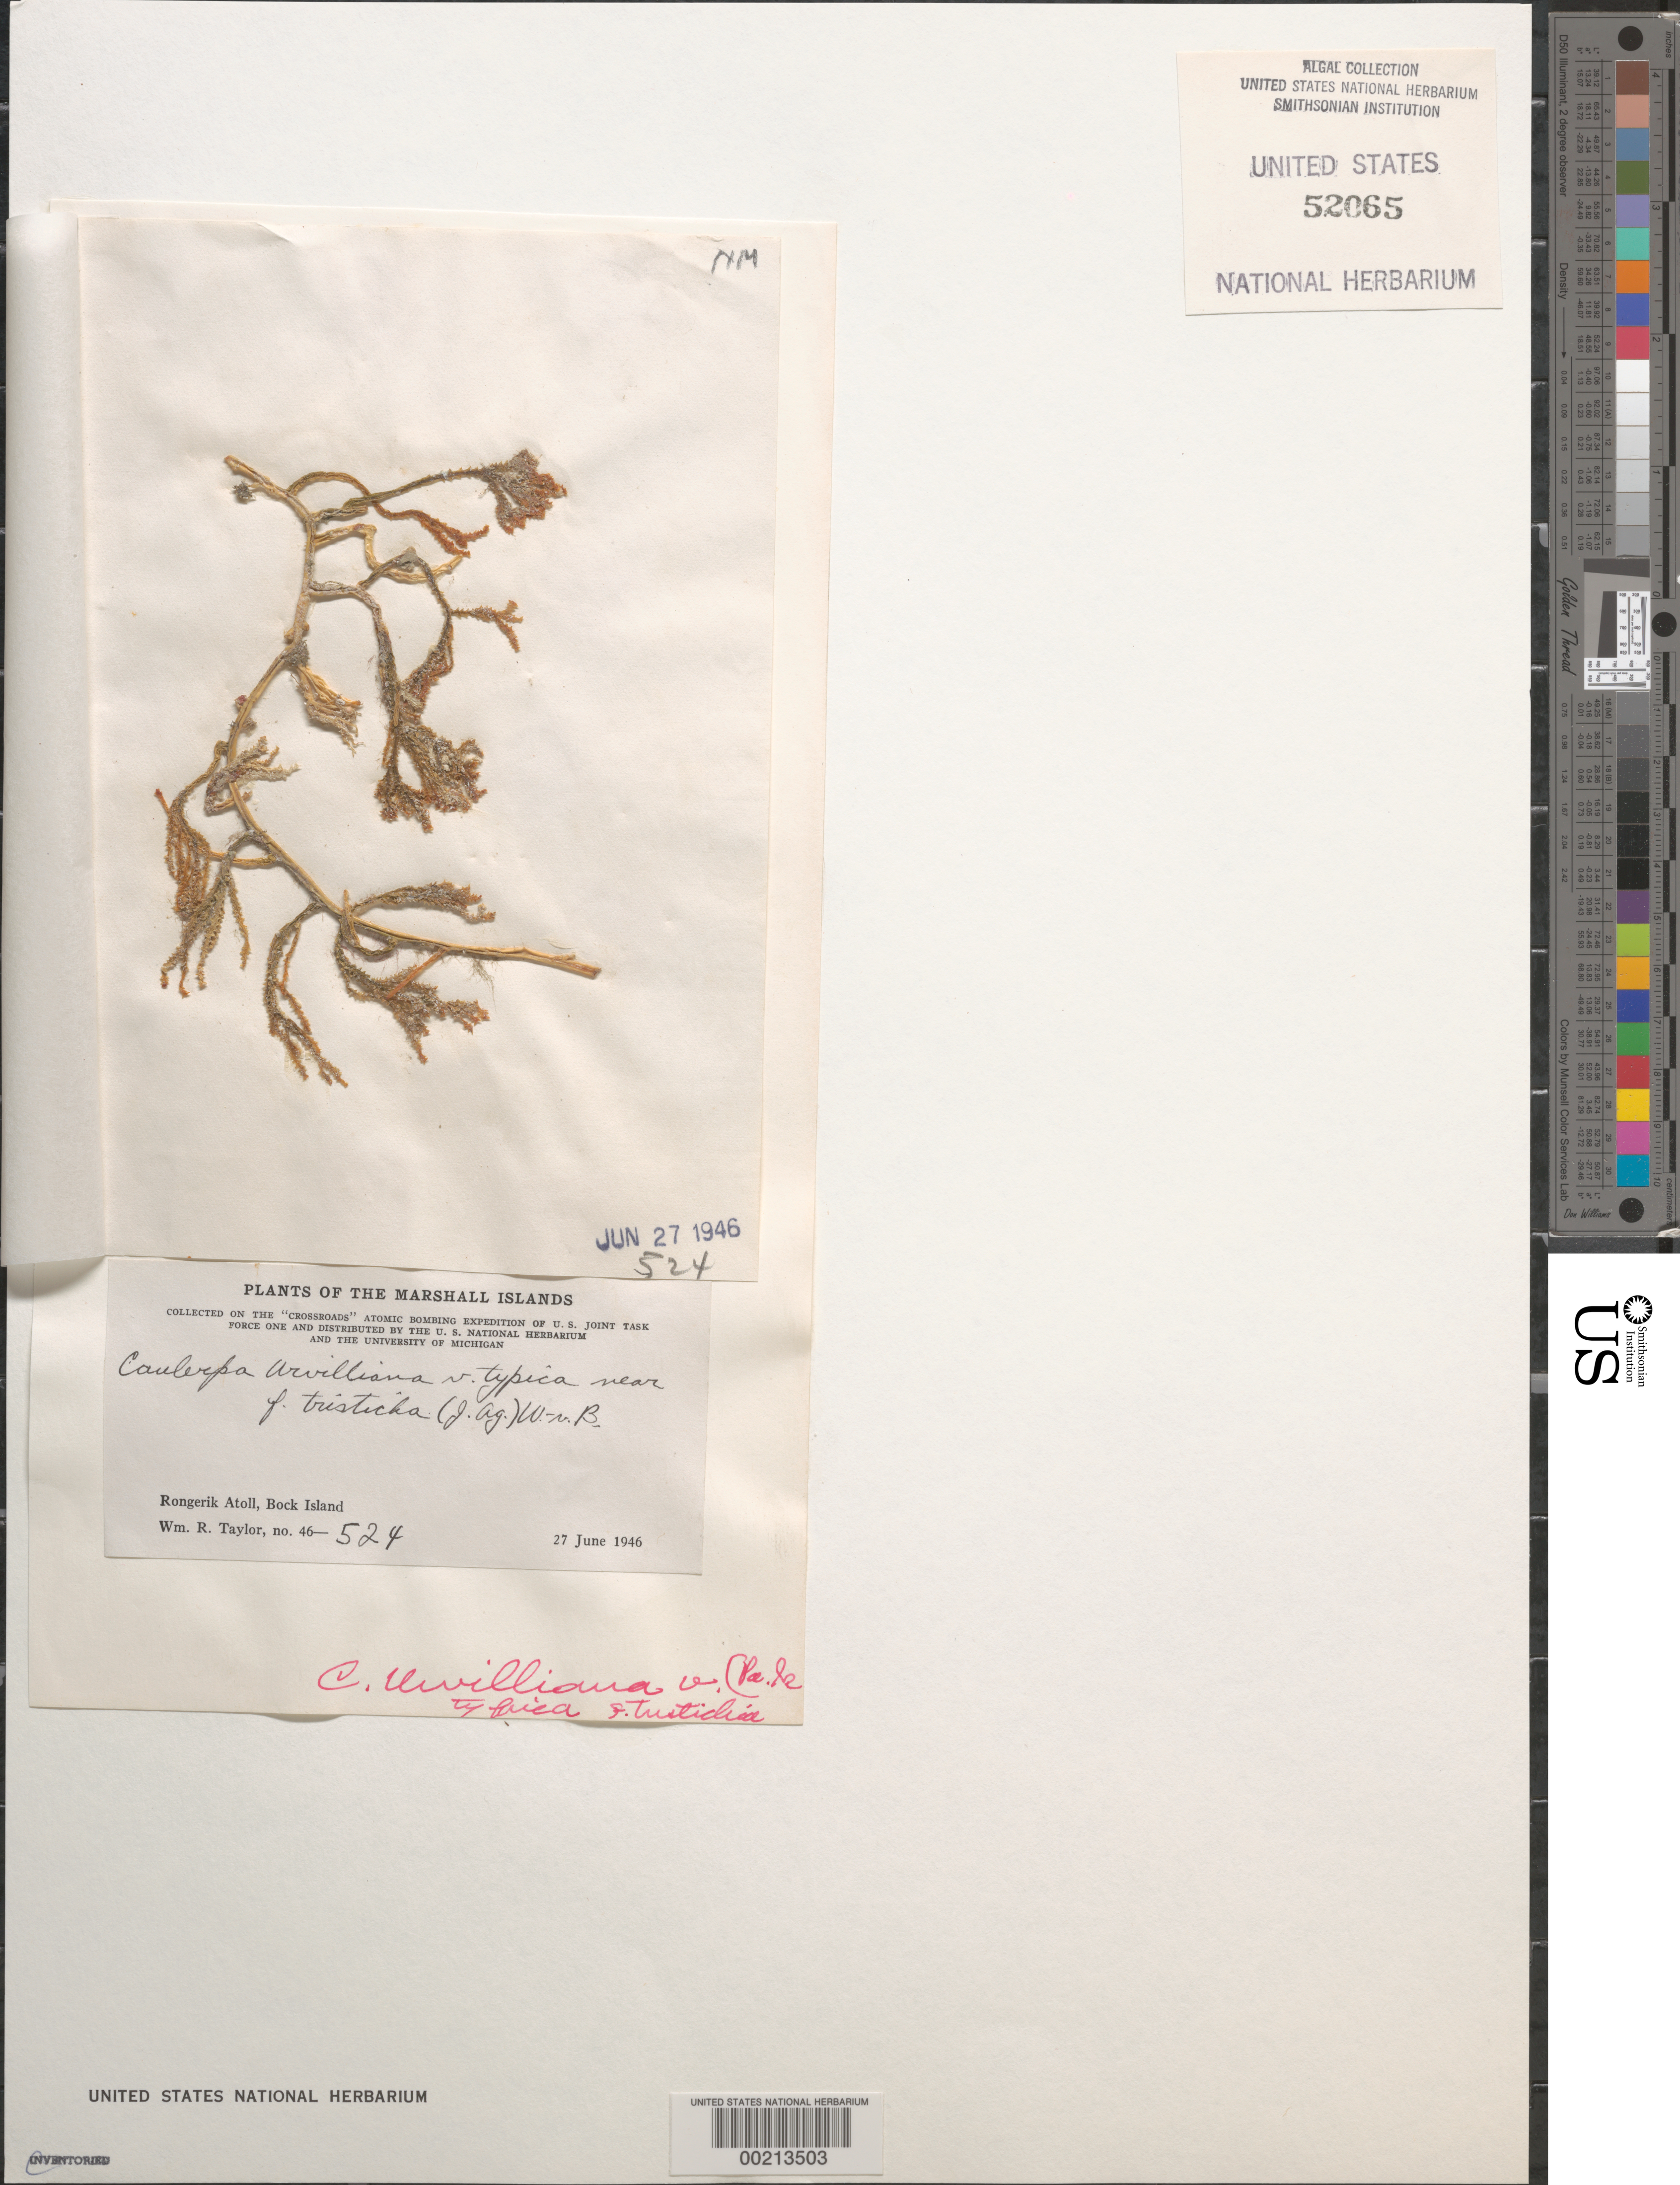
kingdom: Plantae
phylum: Chlorophyta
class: Ulvophyceae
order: Bryopsidales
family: Caulerpaceae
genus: Caulerpa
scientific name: Caulerpa urvilleana var. typica forma tristicha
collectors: W. R. Taylor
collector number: WRT 46-524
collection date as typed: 27 Jun 1946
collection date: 1946-06-27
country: Marshall Islands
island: Rongrik [Rongerik] Atoll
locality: Bock Islet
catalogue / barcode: US 52065